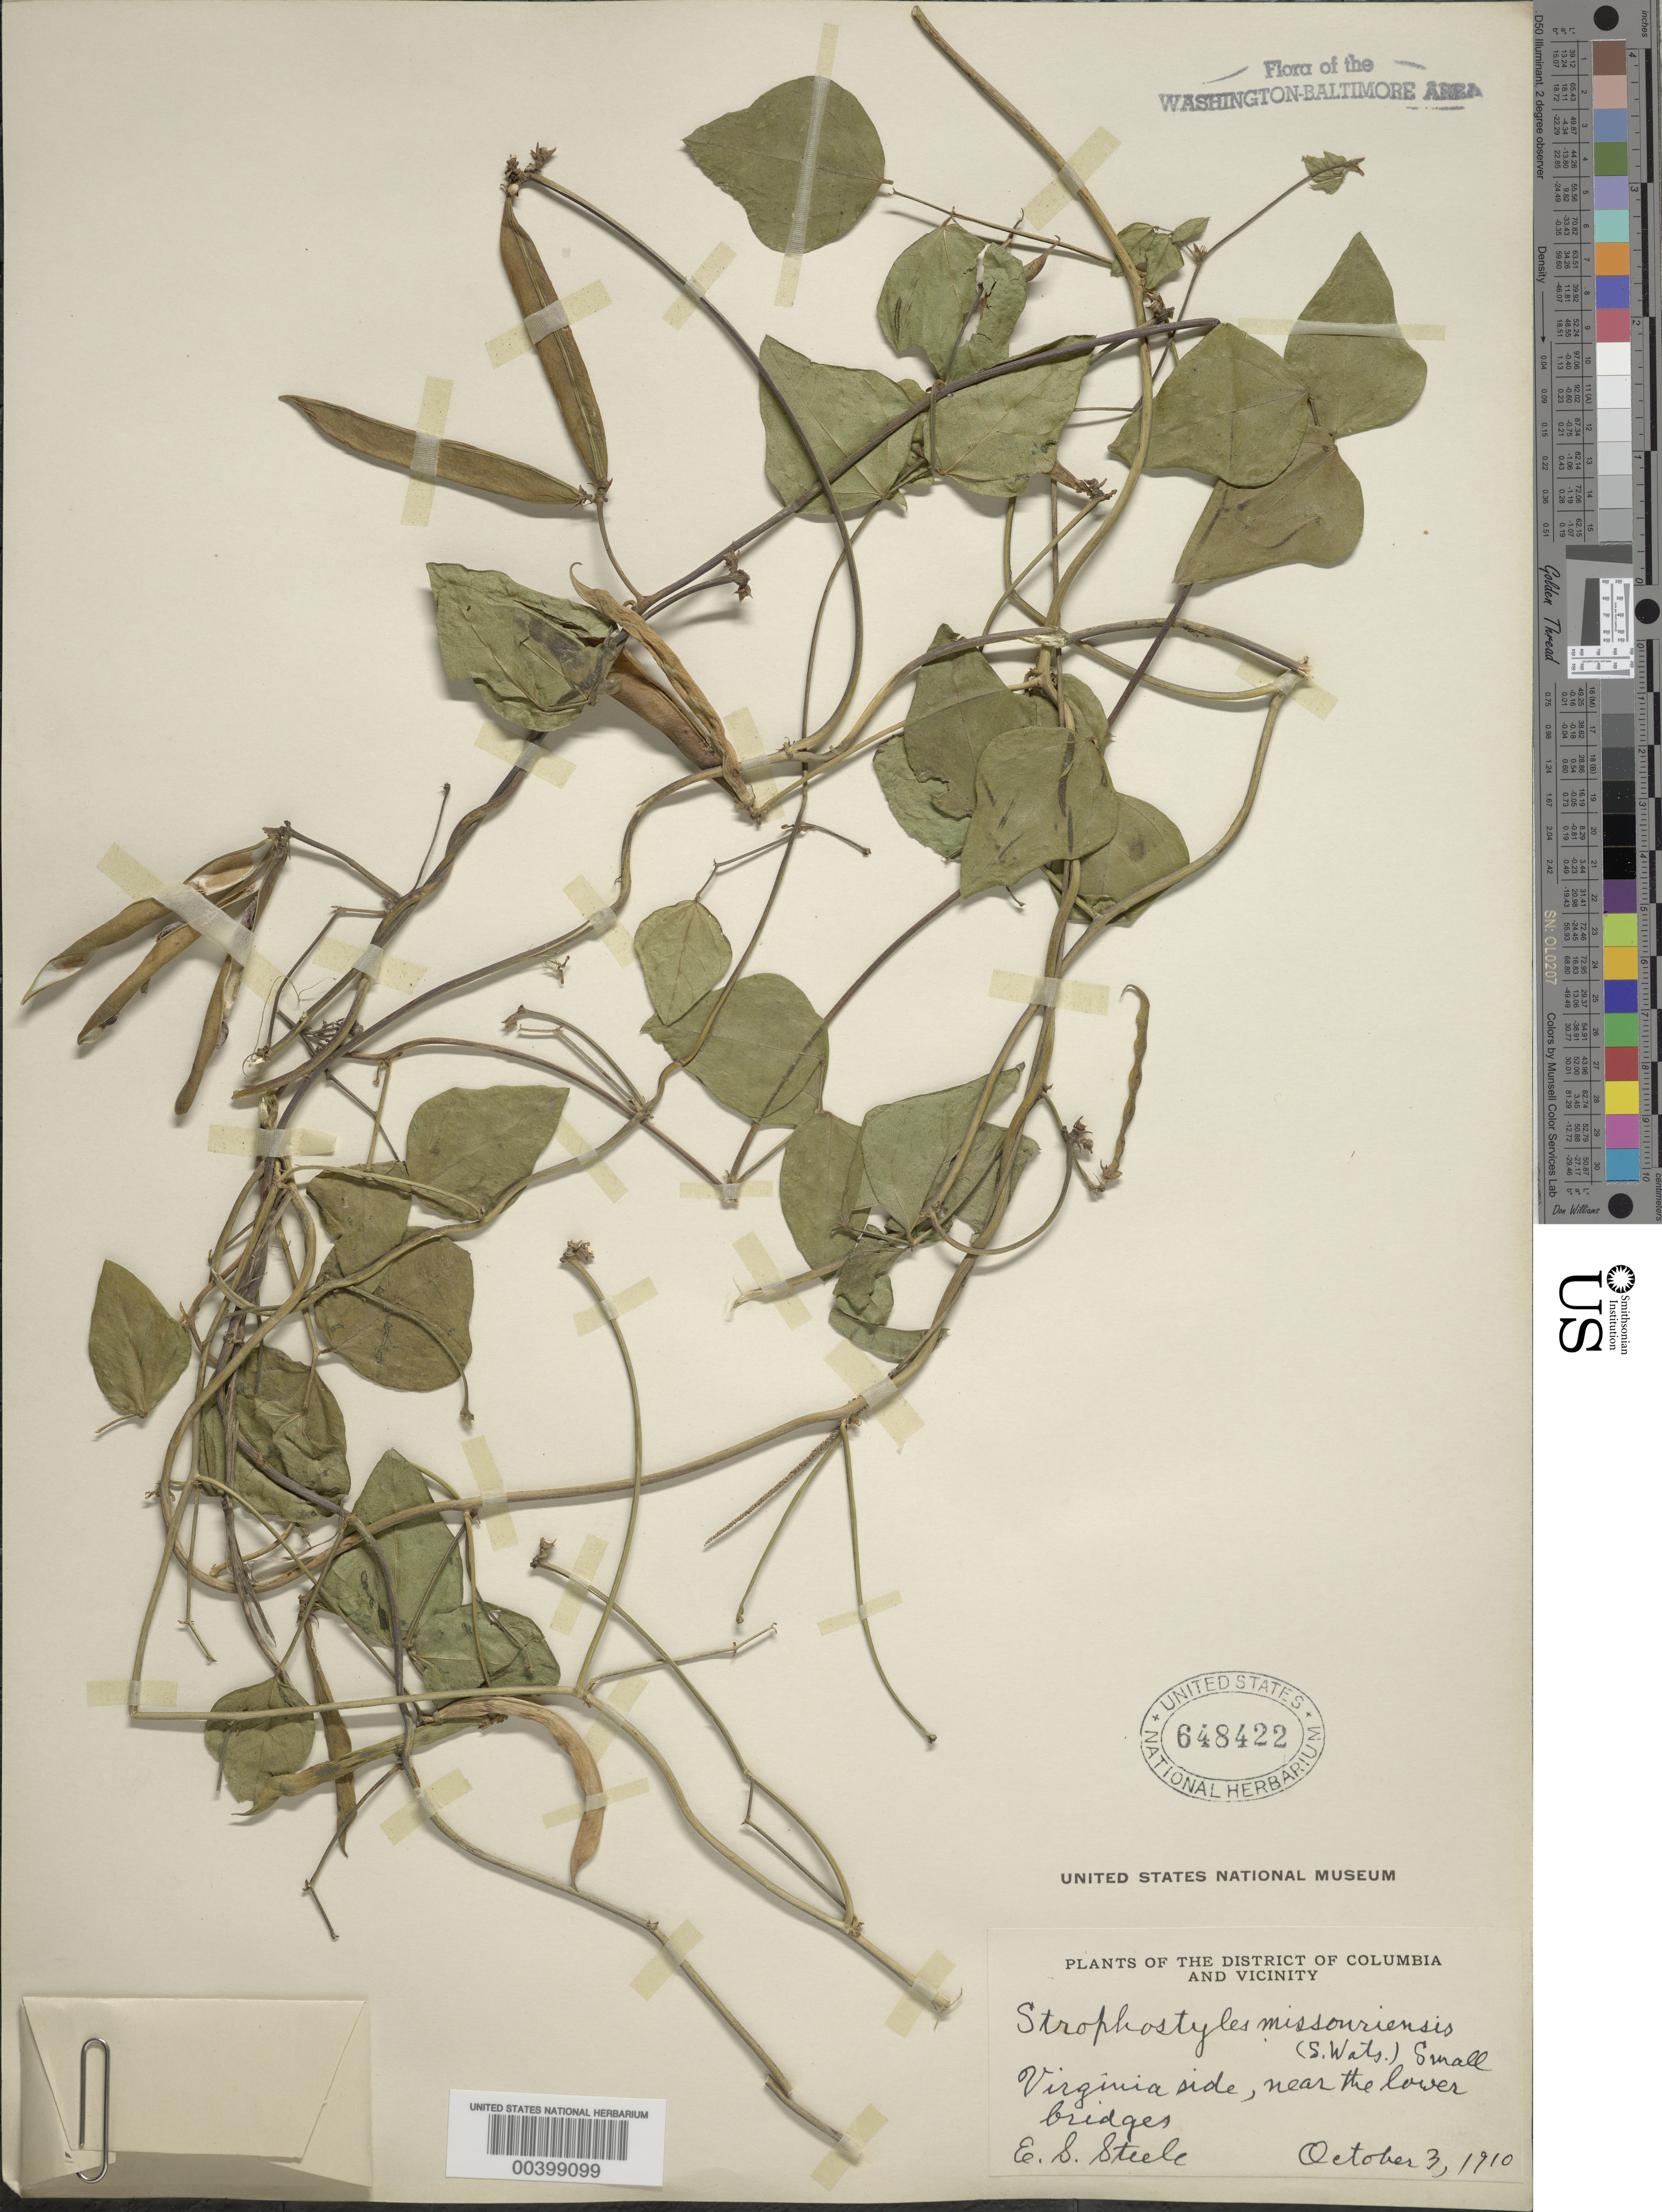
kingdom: Plantae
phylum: Tracheophyta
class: Magnoliopsida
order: Fabales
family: Fabaceae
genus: Strophostyles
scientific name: Strophostyles helvola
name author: (L.) Elliott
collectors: E. Steele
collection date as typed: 03 Oct 1910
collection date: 1910-10-03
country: United States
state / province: Virginia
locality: Near Lower Bridges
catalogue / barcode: US 648422